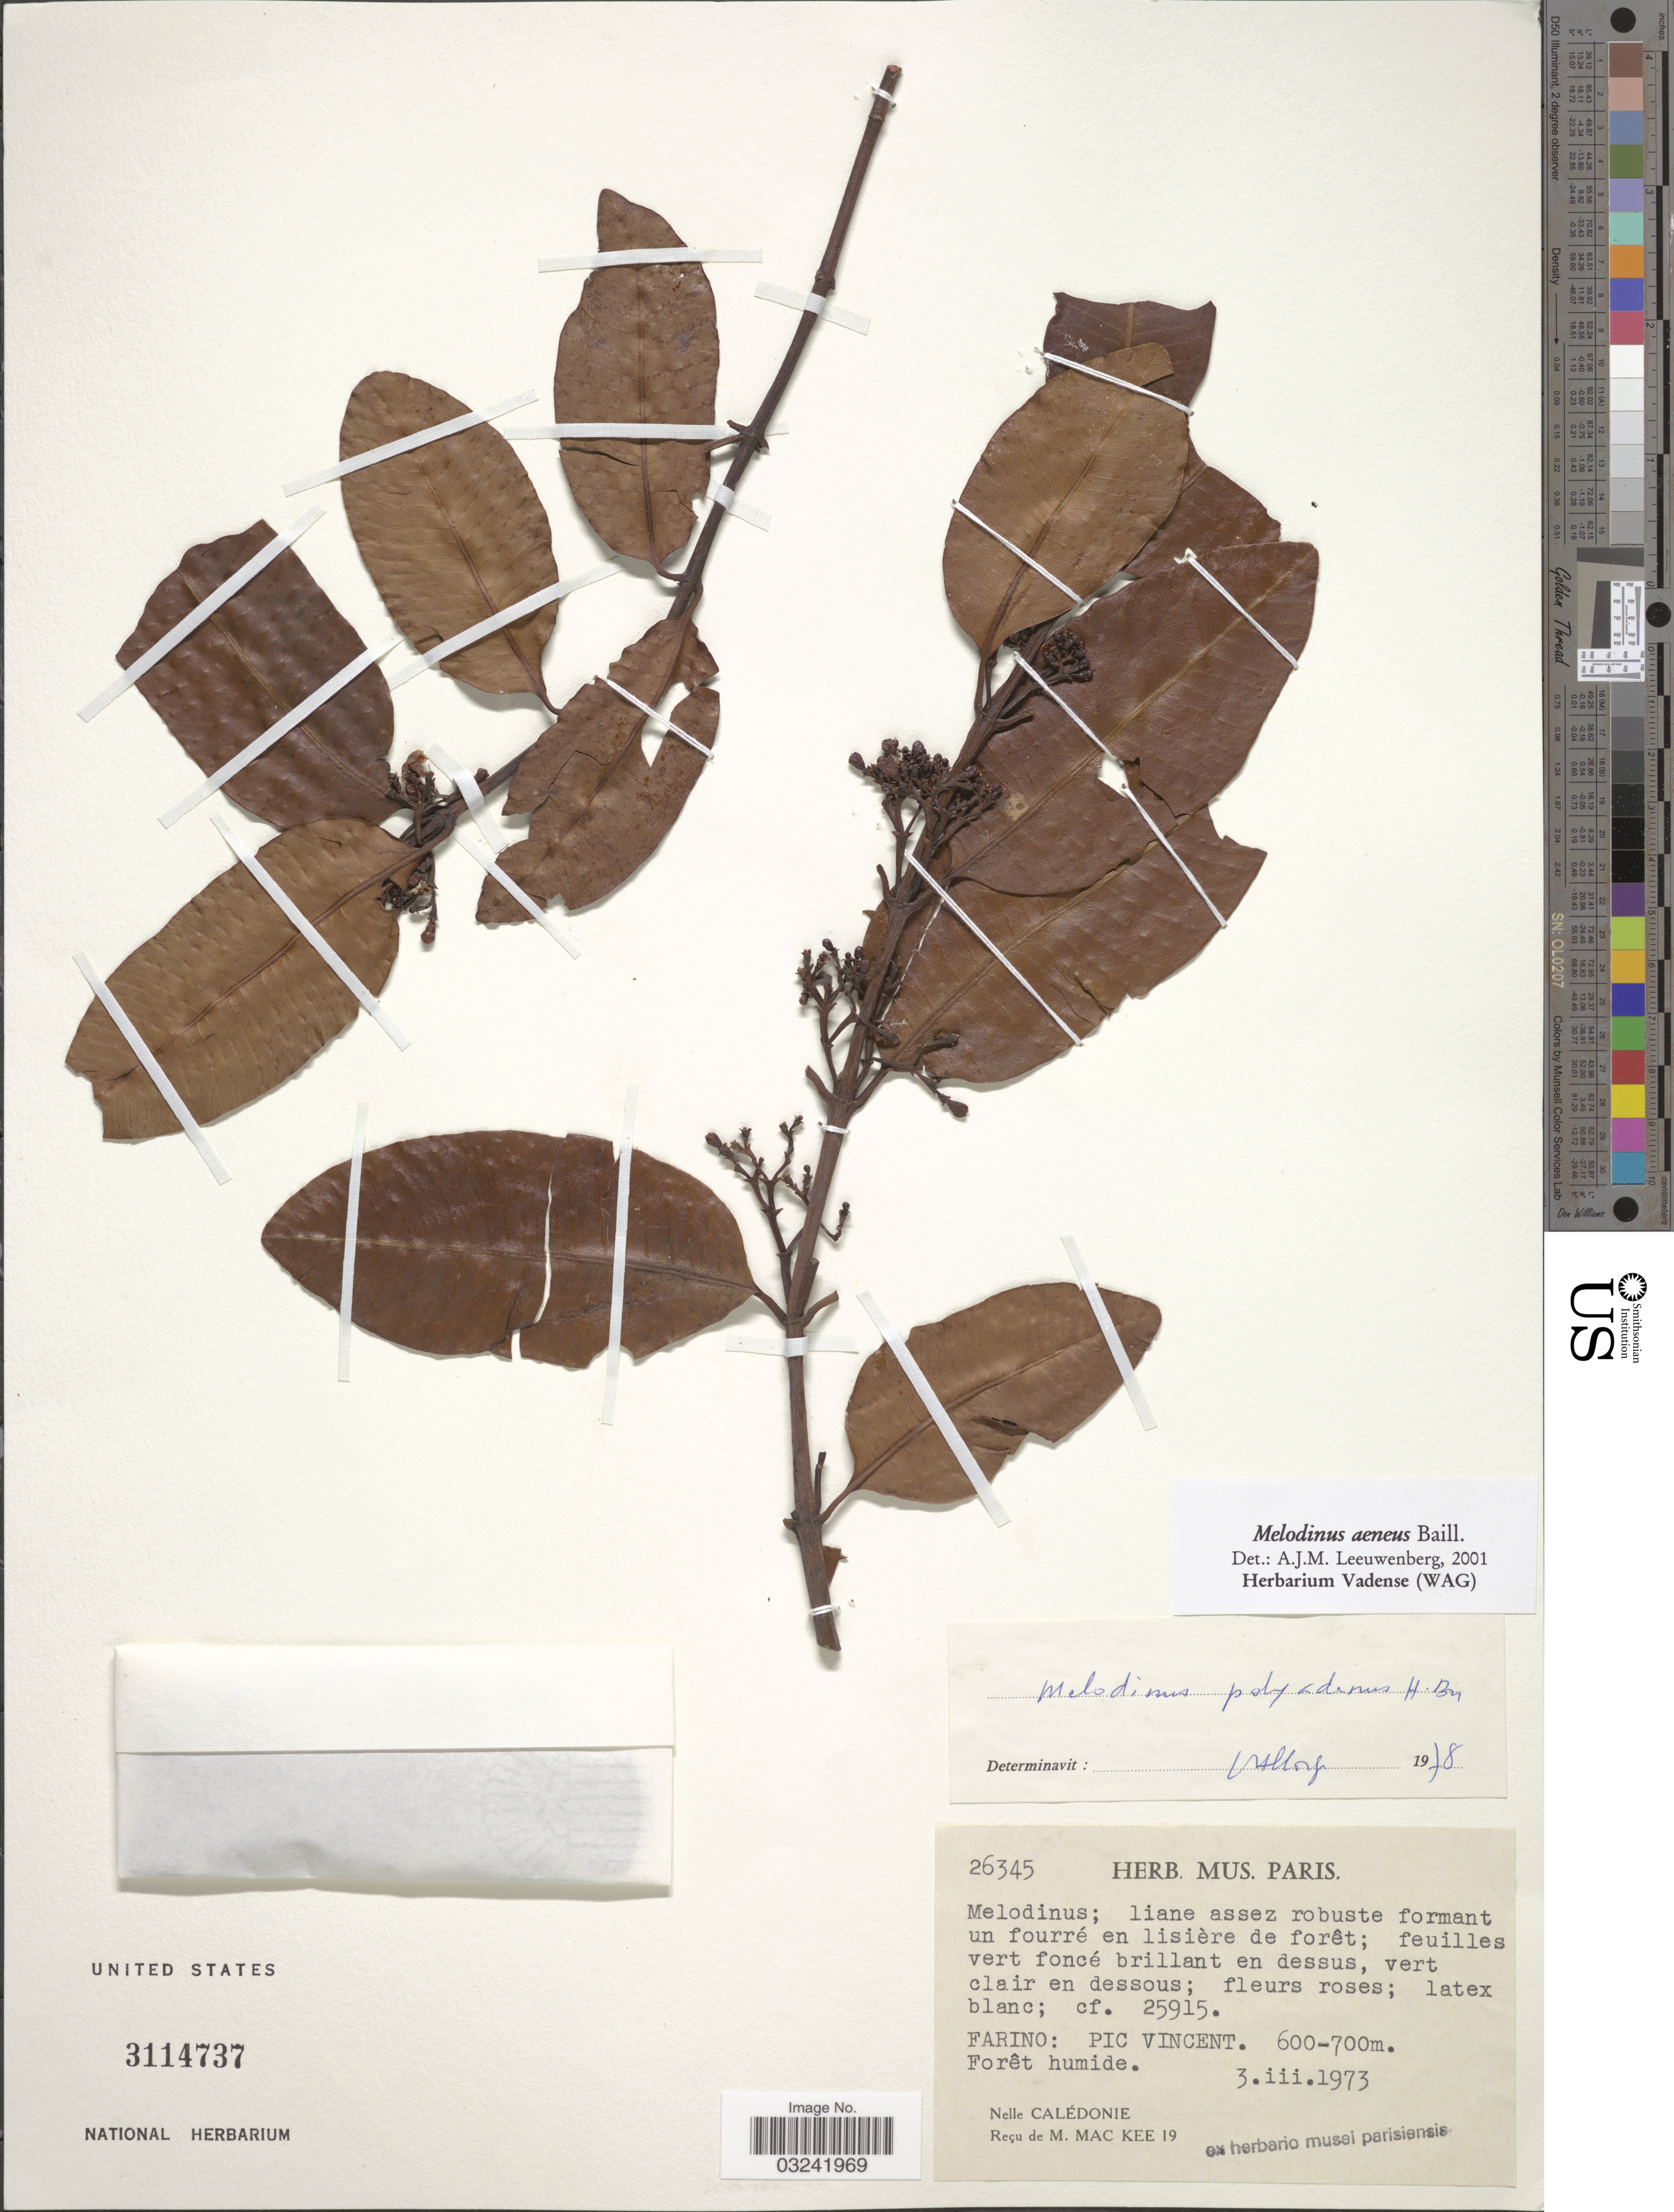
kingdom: Plantae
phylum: Tracheophyta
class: Magnoliopsida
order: Gentianales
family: Apocynaceae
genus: Melodinus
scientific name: Melodinus aeneus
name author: Baill.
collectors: M. Mackee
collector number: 19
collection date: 1973-03-03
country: New Caledonia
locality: Nelle Calédonie, Farino: Pic Vincent.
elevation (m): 600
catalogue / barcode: US 3114737